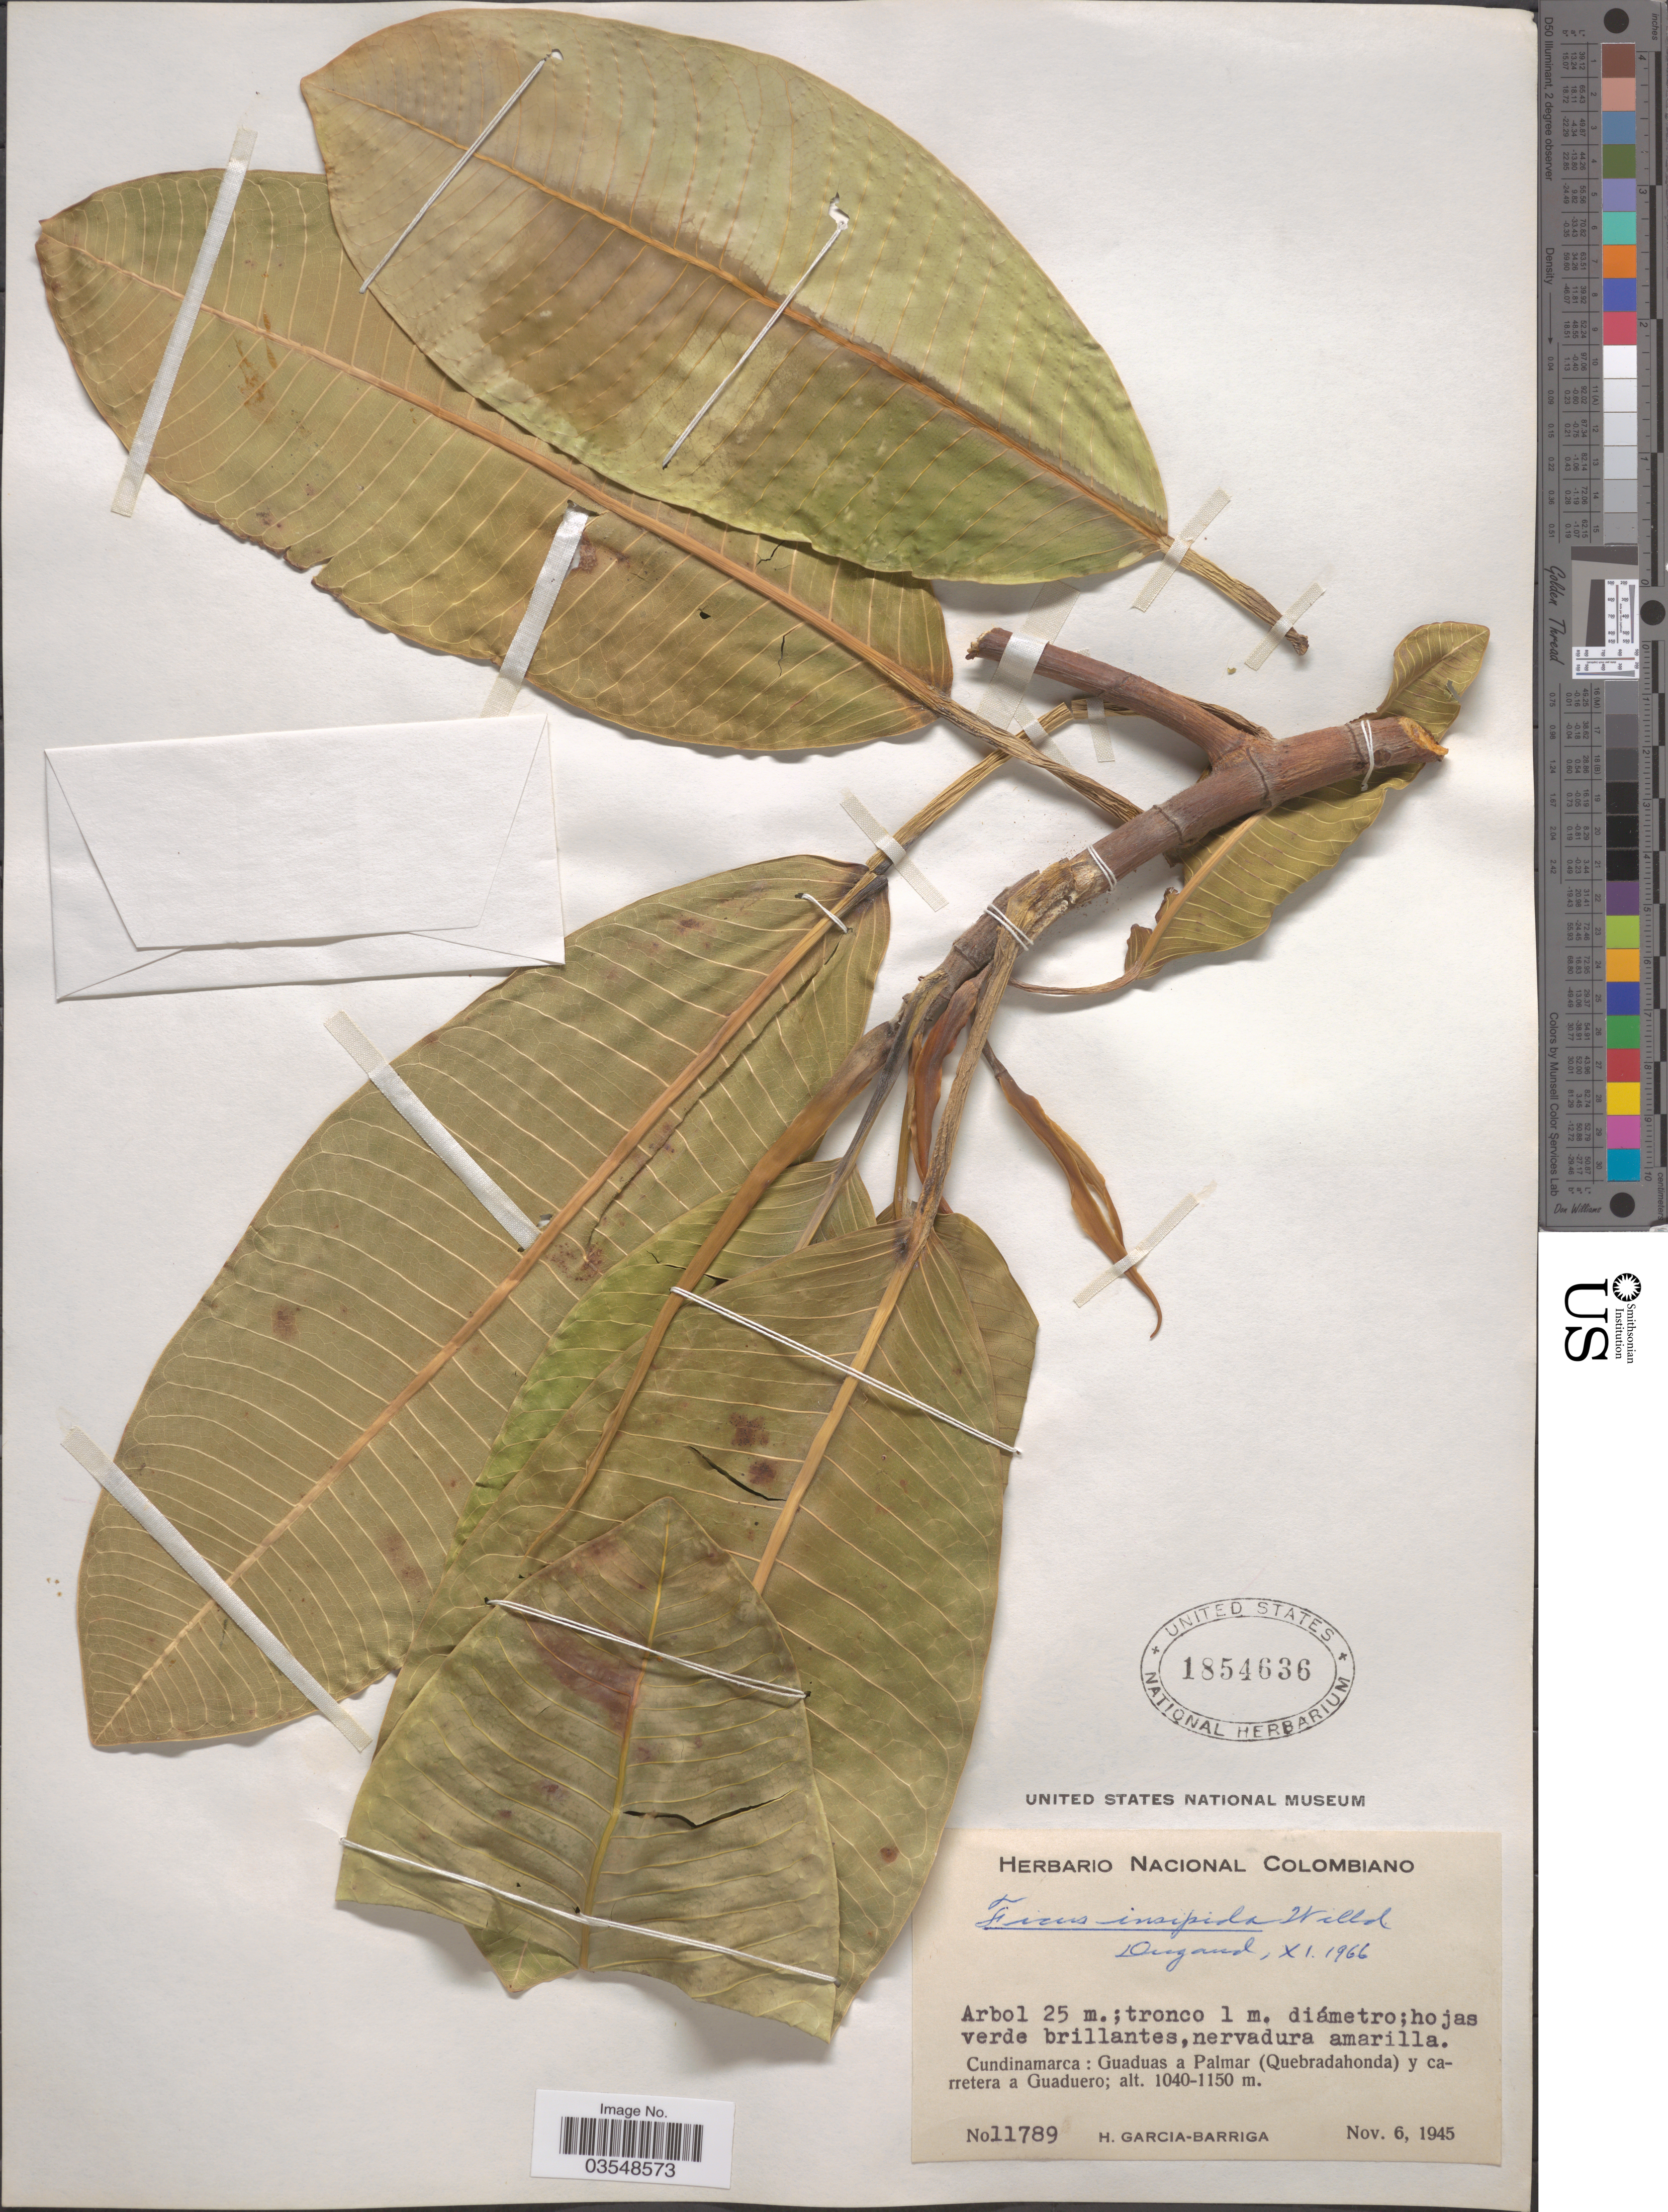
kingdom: Plantae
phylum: Tracheophyta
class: Magnoliopsida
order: Rosales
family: Moraceae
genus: Ficus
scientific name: Ficus glabrata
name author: Kunth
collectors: H. García Barriga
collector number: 11789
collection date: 1945-11-06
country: Colombia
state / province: Cundinamarca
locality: Guaduas a Palmar (Quebradahonda) y carretera a Guaduero.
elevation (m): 1040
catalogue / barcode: US 1854636